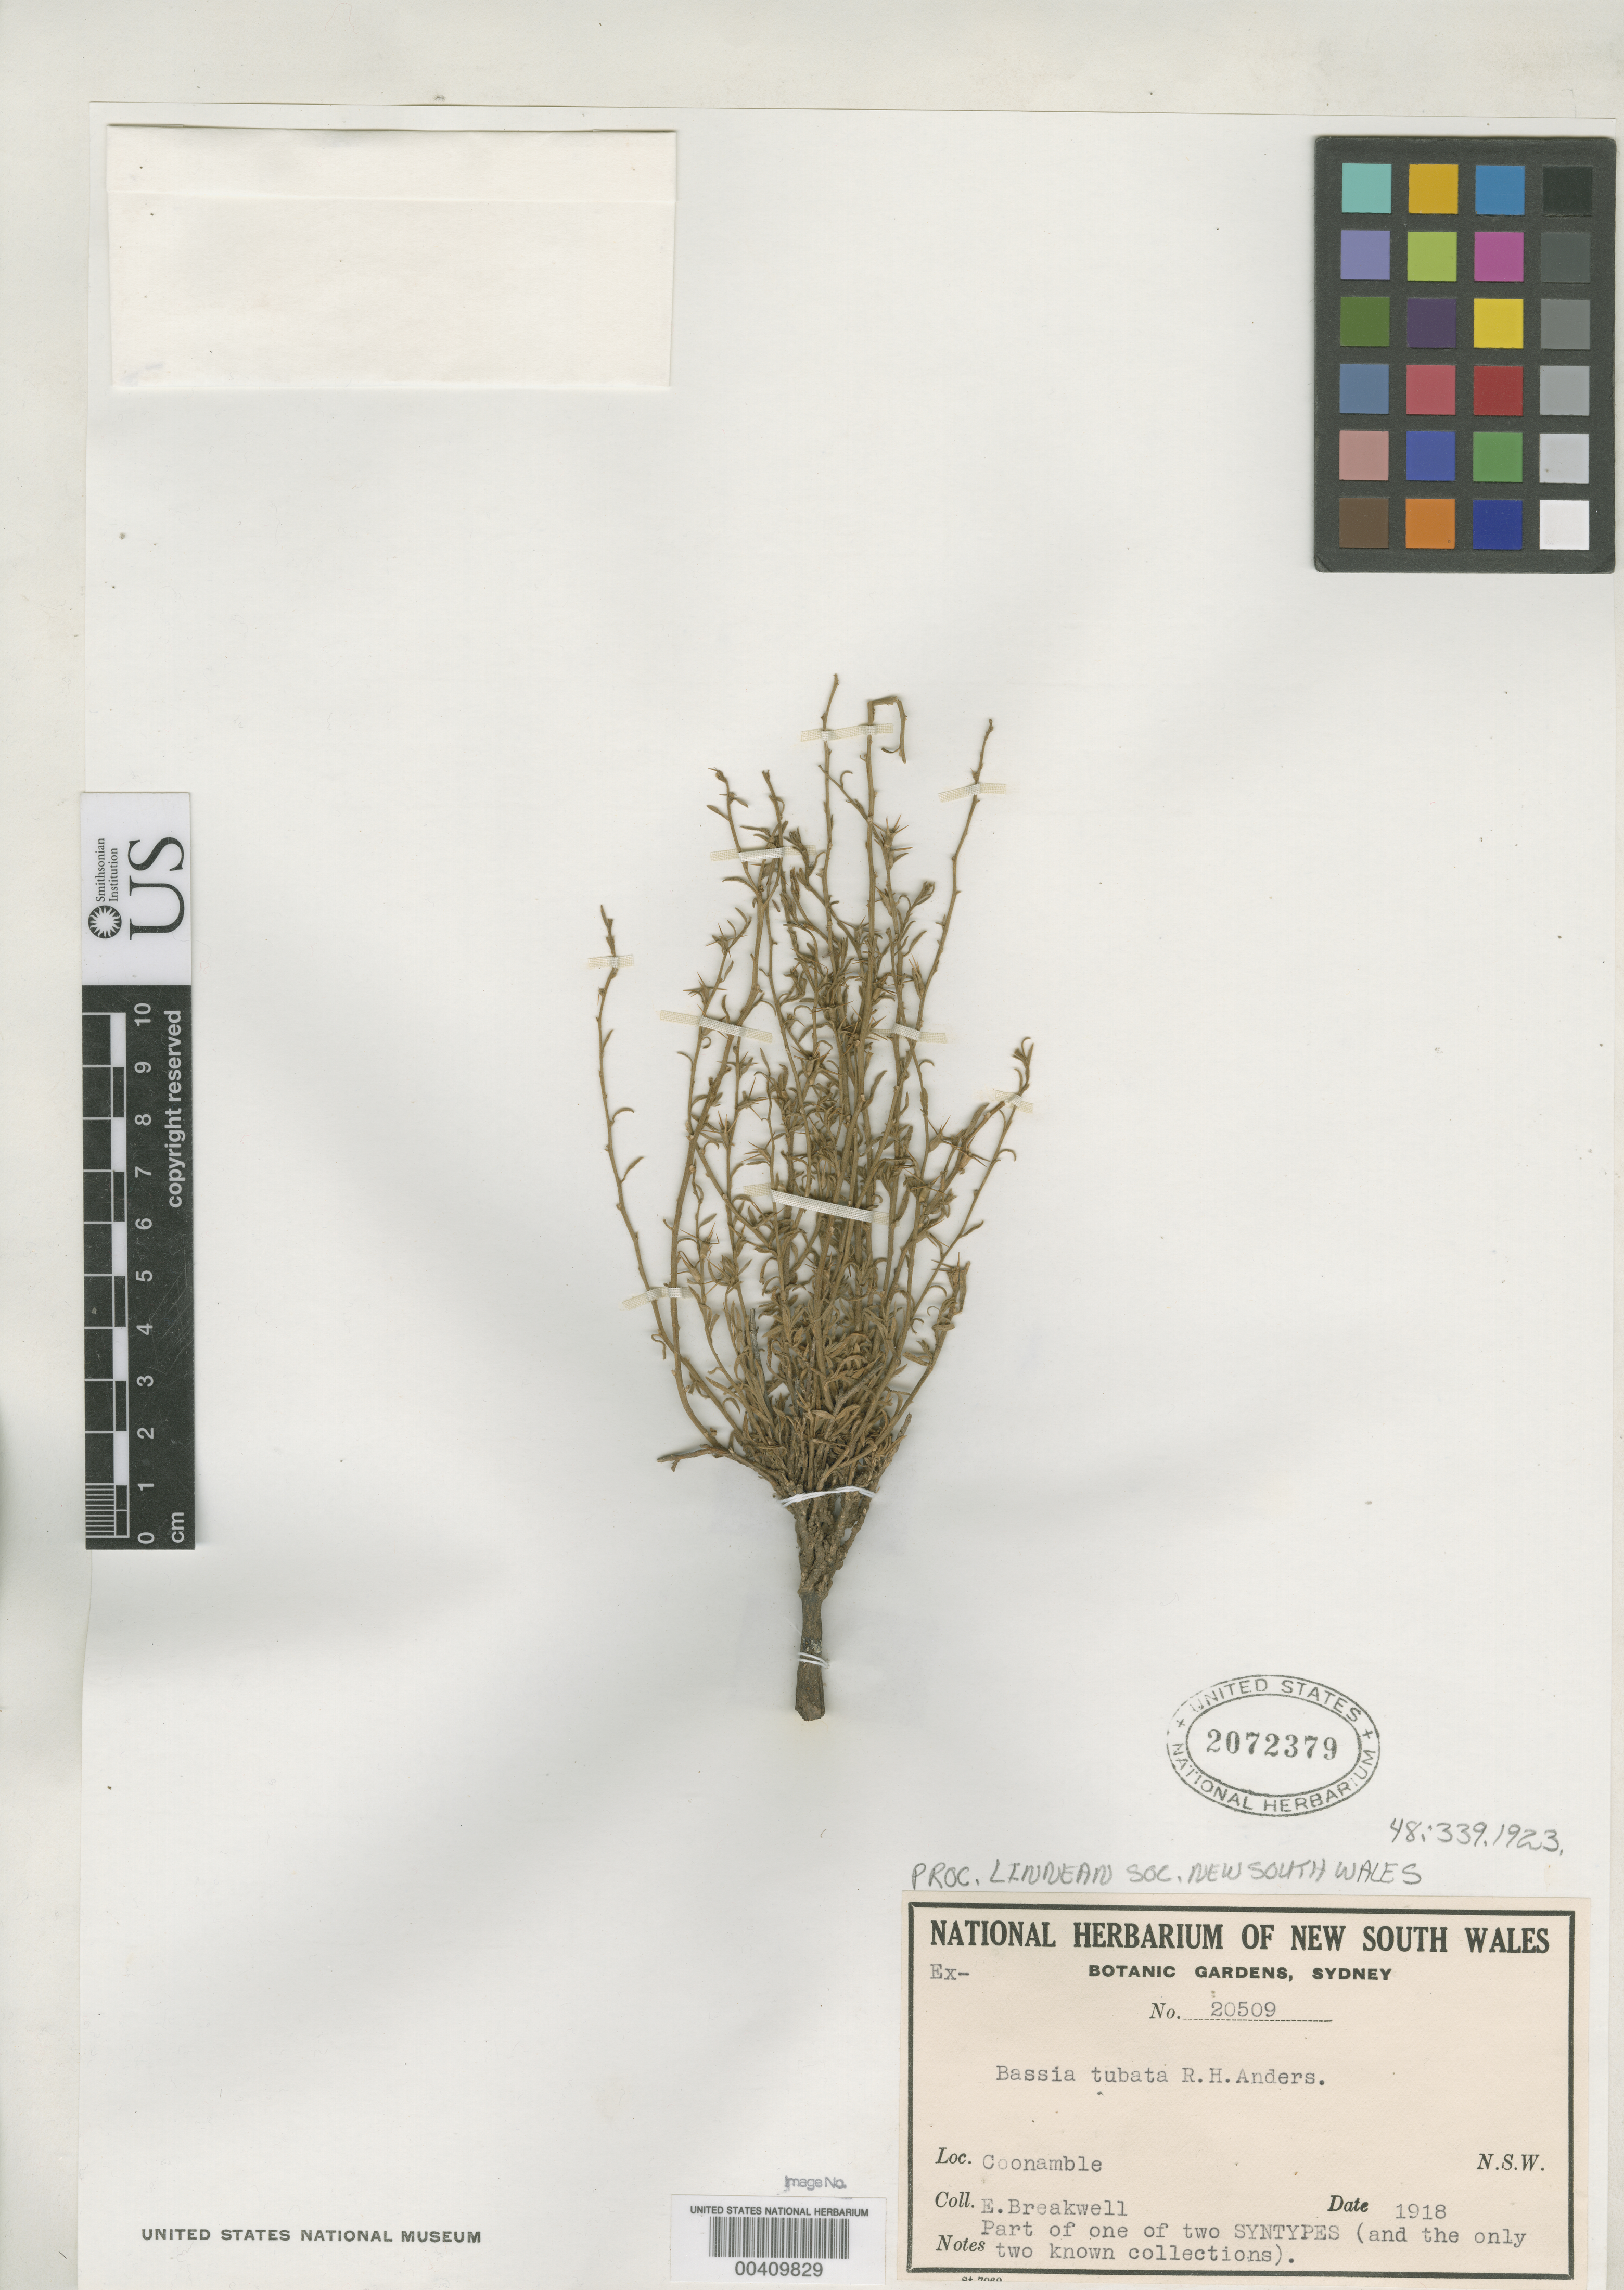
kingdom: Plantae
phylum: Tracheophyta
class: Magnoliopsida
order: Caryophyllales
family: Amaranthaceae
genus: Bassia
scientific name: Bassia tubata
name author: R.H. Anderson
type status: Isolectotype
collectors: E. Breakwell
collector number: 20509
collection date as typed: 1918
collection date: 1918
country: Australia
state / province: New South Wales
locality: Coonamble.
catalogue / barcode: US 2072379